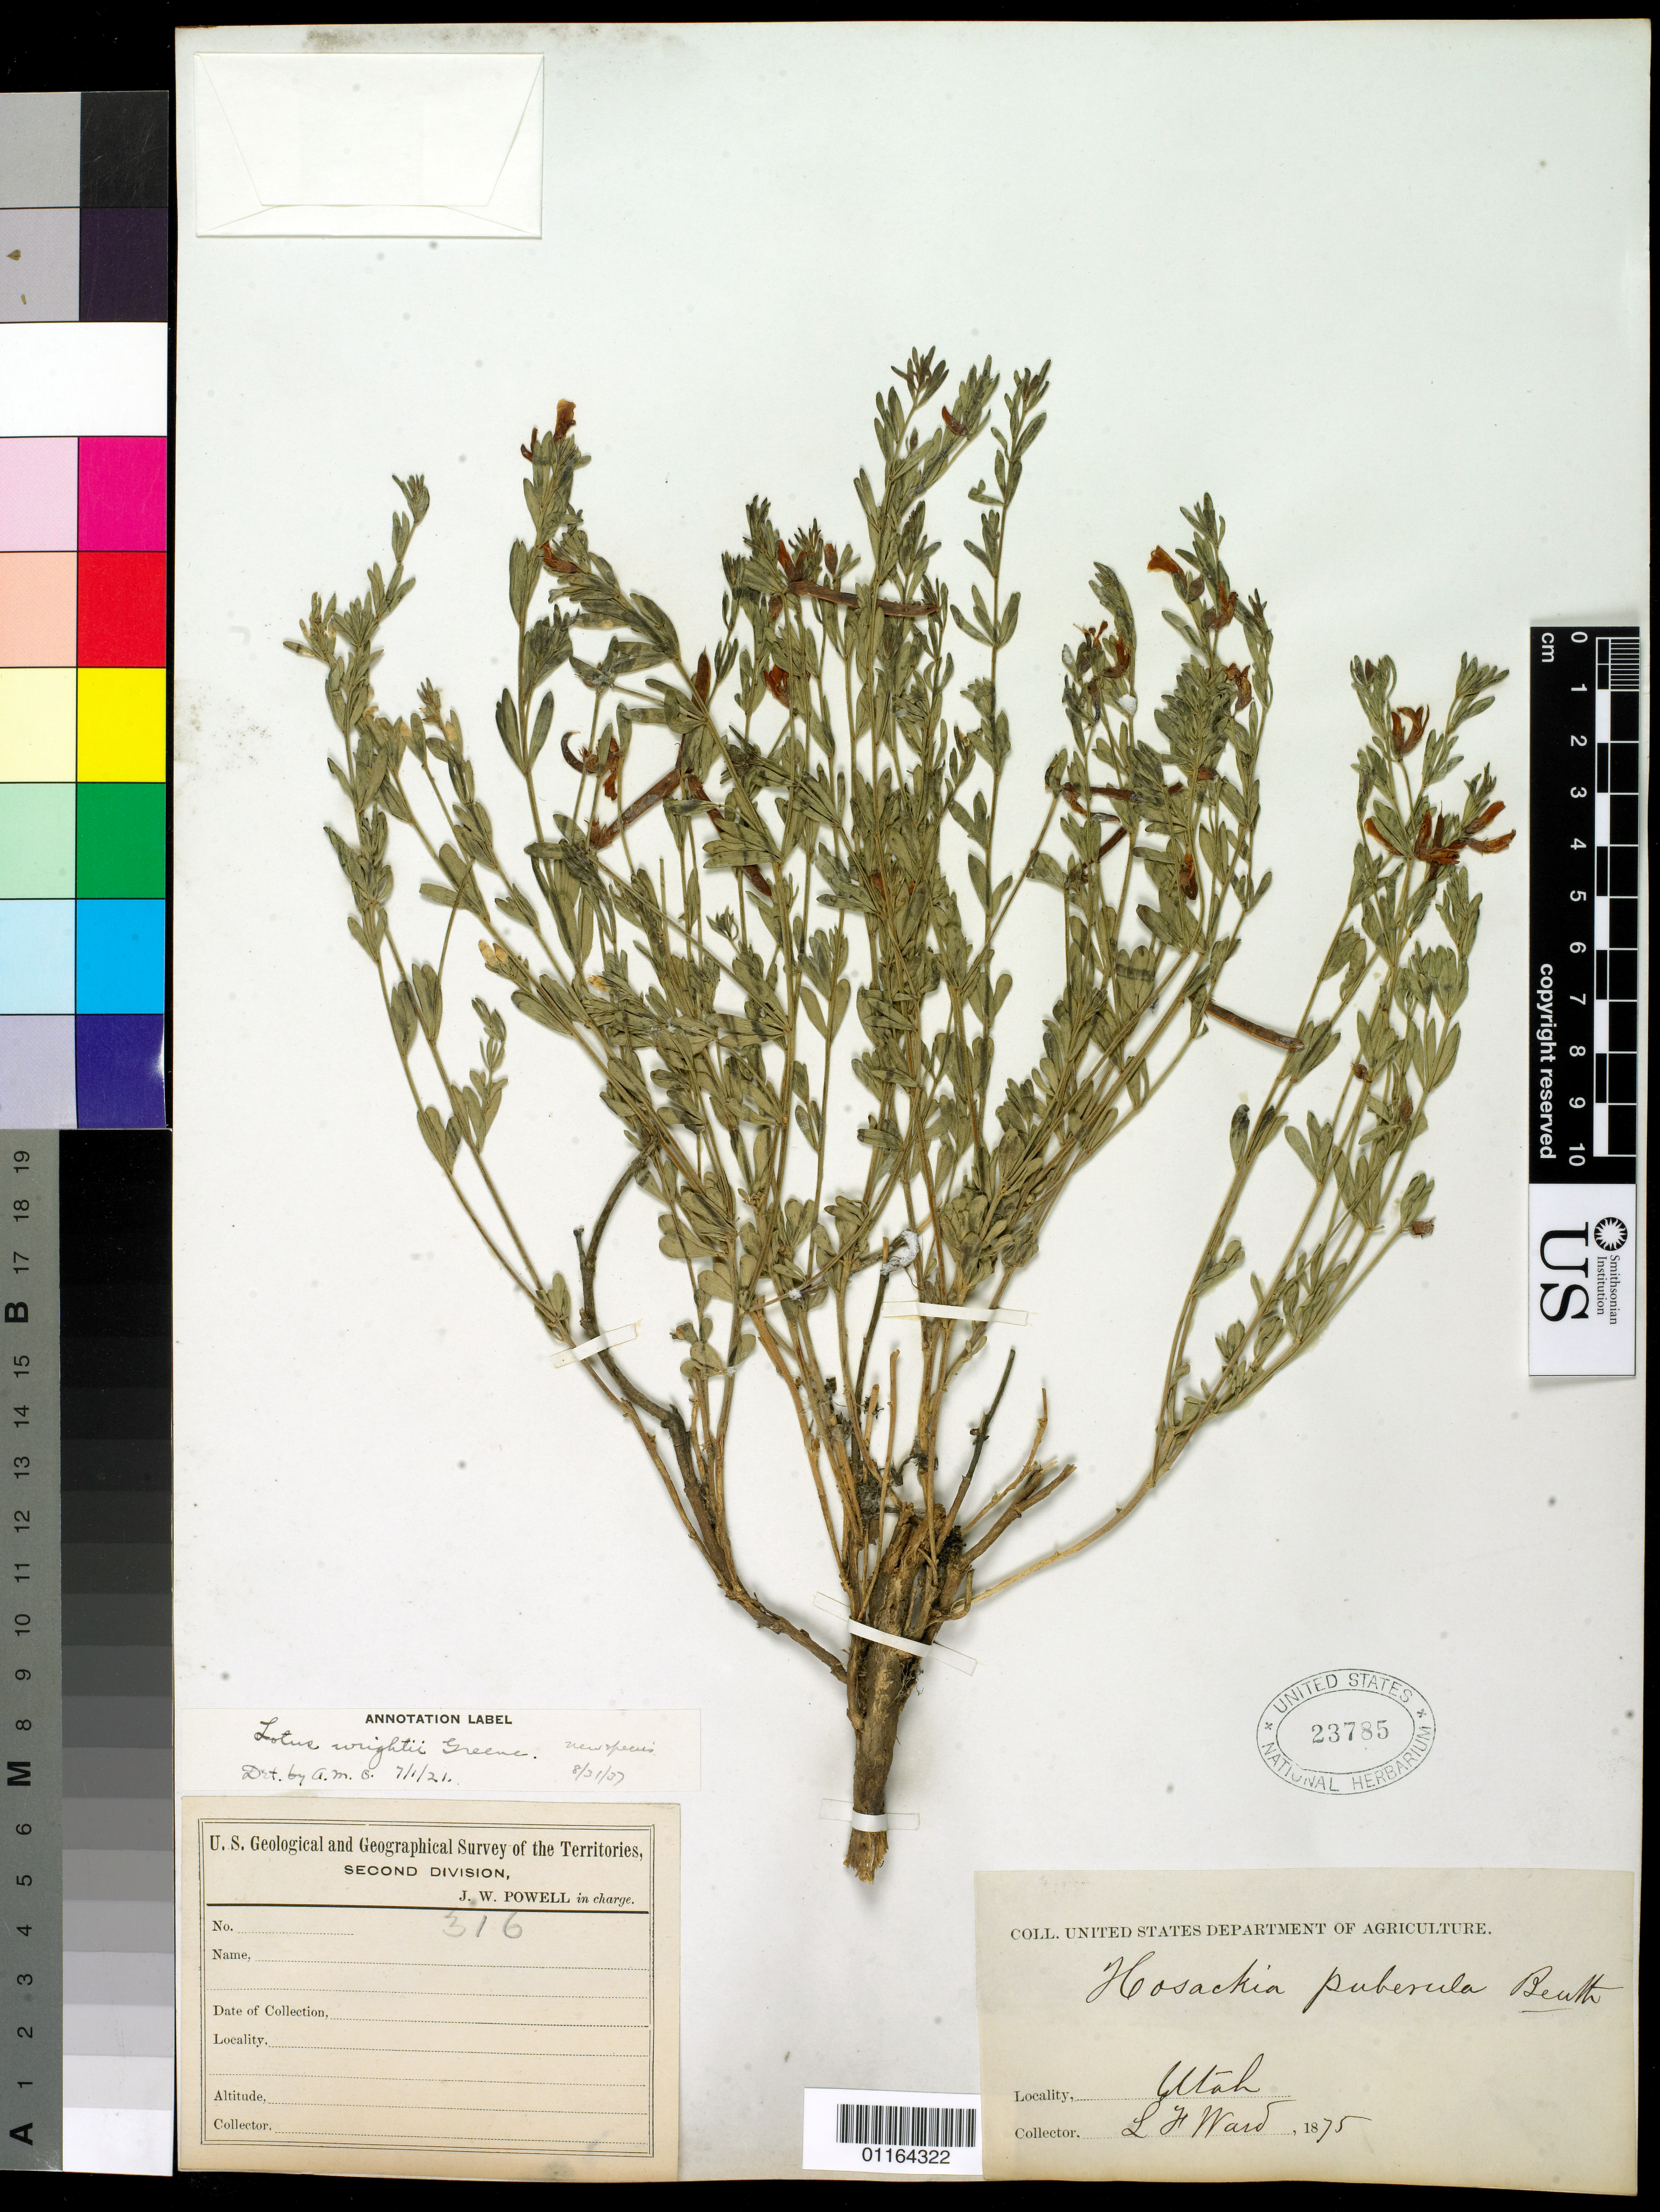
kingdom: Plantae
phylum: Tracheophyta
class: Magnoliopsida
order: Fabales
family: Fabaceae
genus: Ottleya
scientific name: Ottleya wrightii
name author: (A. Gray) D.D. Sokoloff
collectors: L. F. Ward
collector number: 316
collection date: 1875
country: United States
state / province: Utah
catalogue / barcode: US 23785